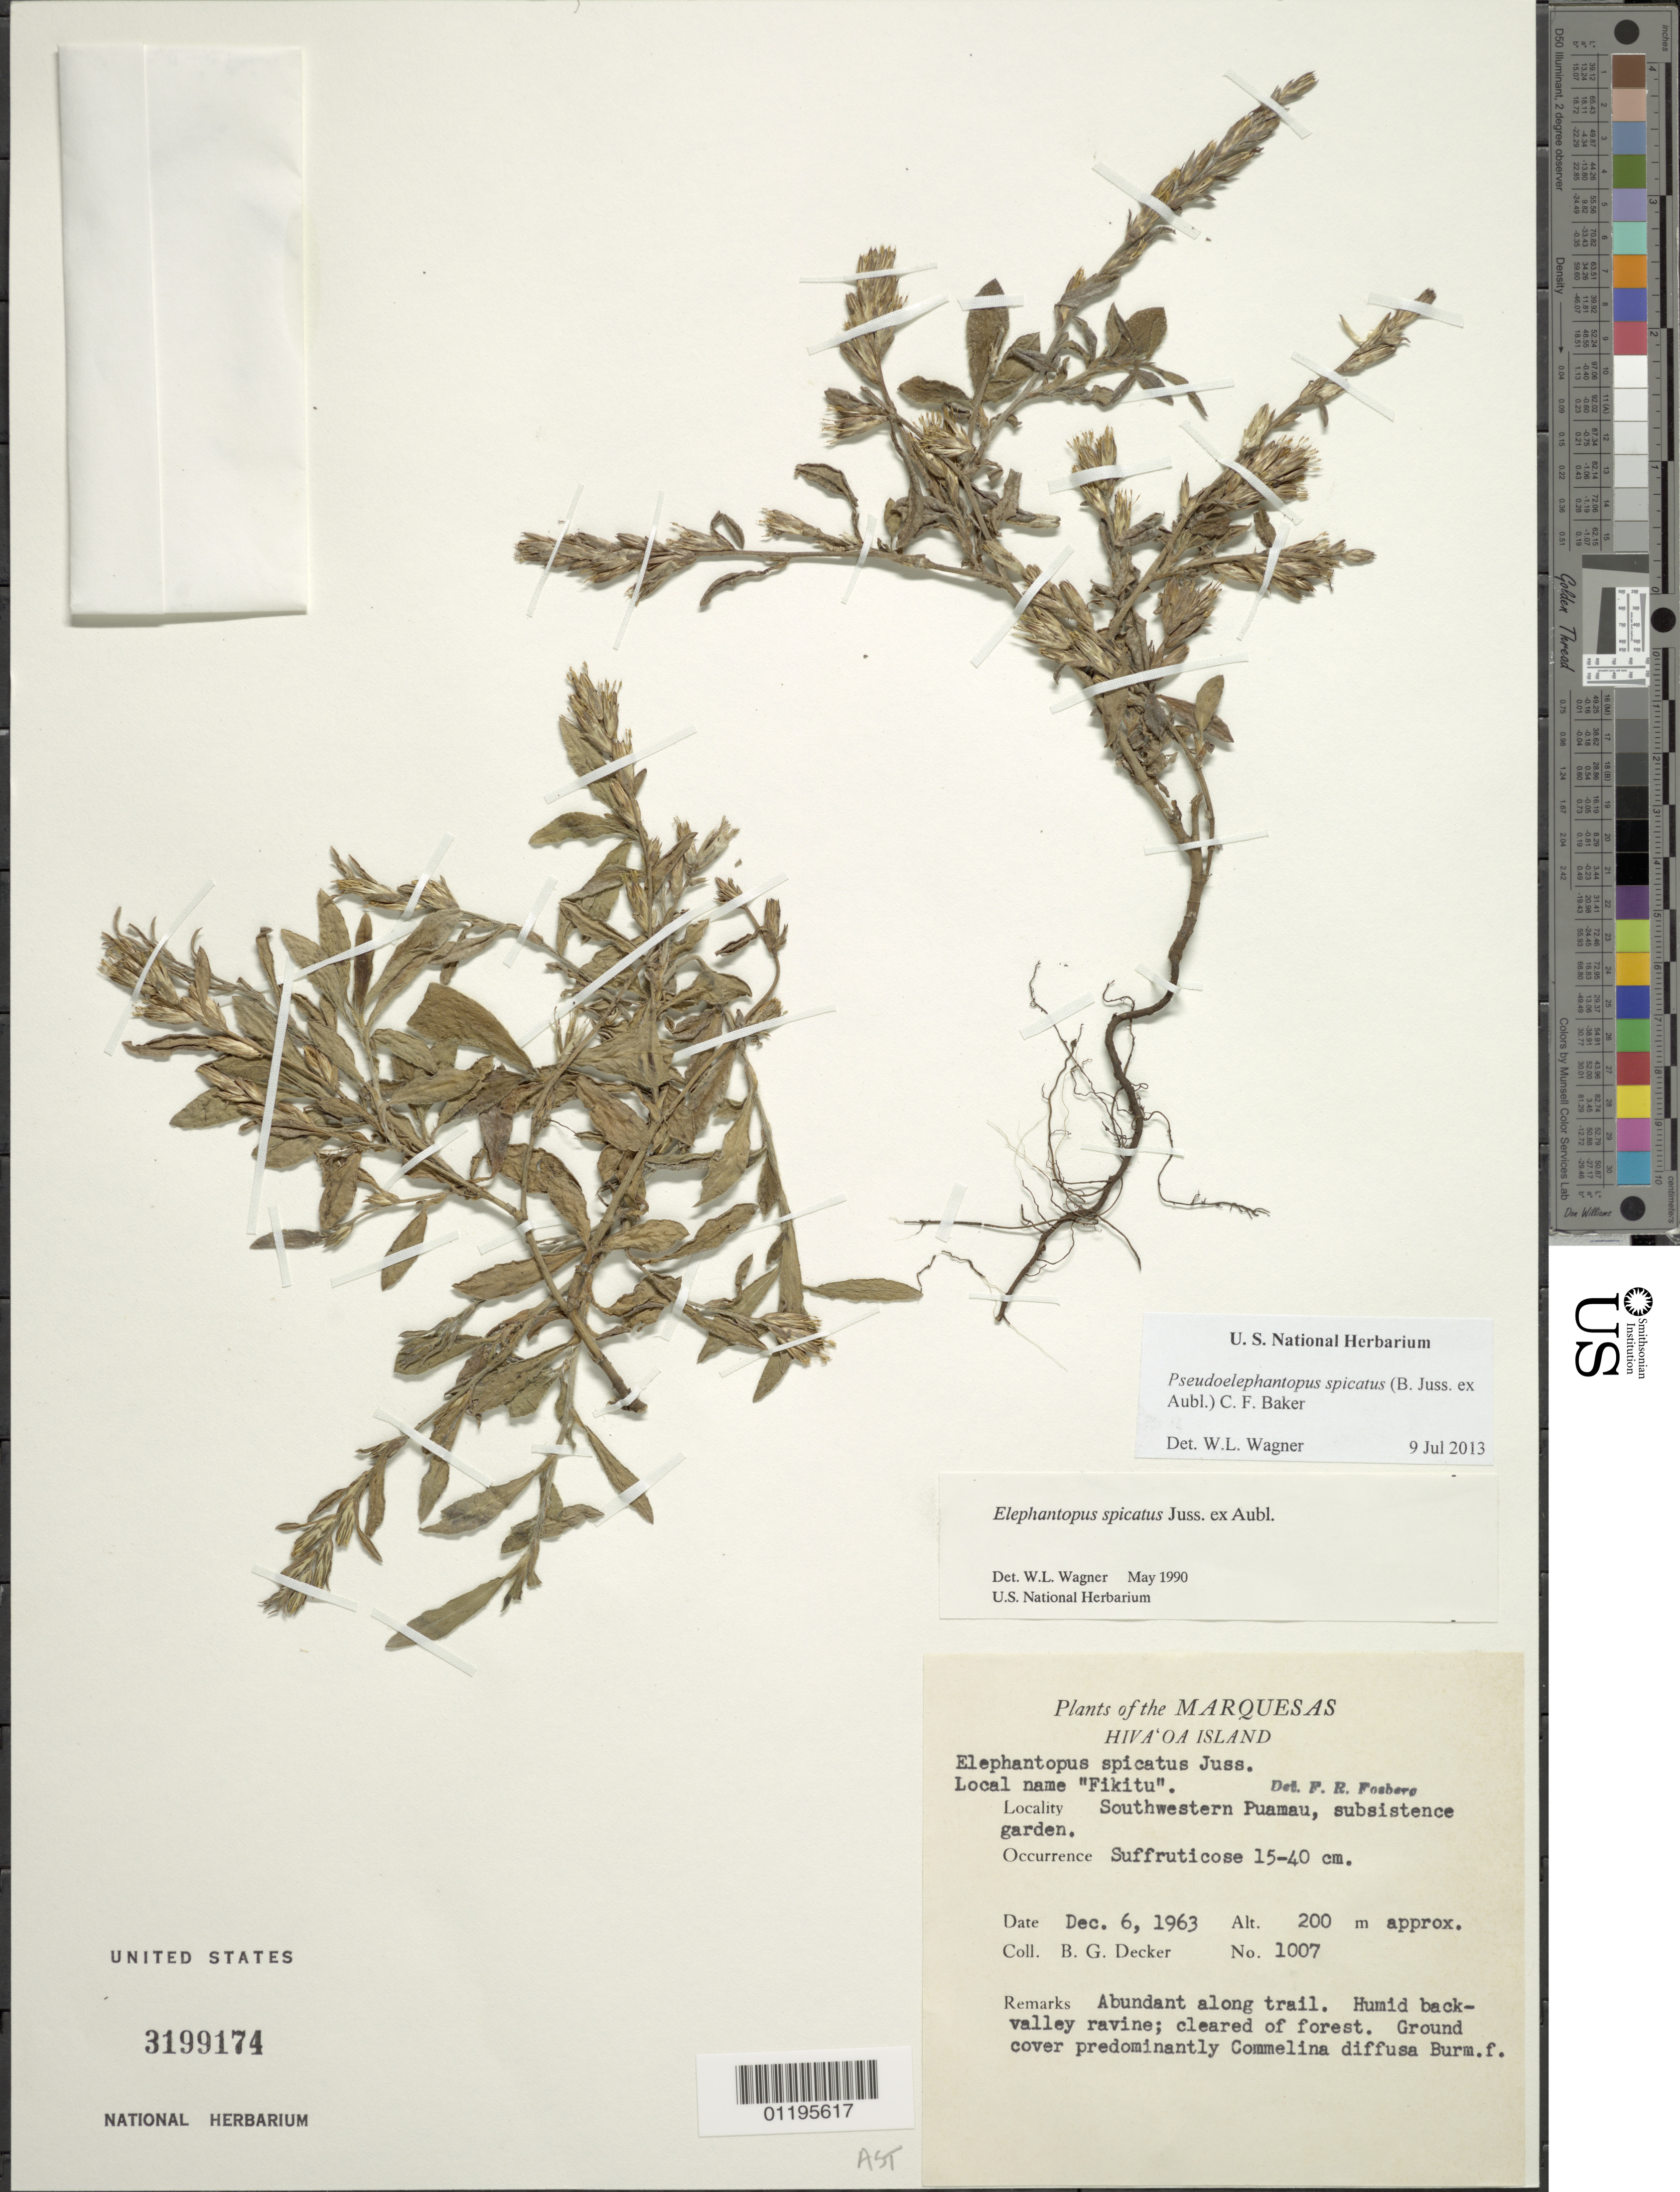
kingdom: Plantae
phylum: Tracheophyta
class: Magnoliopsida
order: Asterales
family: Asteraceae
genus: Pseudelephantopus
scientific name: Pseudelephantopus spicatus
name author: (Juss. ex Aubl.) C.F. Baker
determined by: Wagner, W. L., (BOT), Smithsonian Institution - National Museum of Natural History (UNITED STATES)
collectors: B. G. Decker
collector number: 1007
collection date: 1963-12-06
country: French Polynesia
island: Hiva Oa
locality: SW Puamau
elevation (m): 200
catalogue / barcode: US 3199174